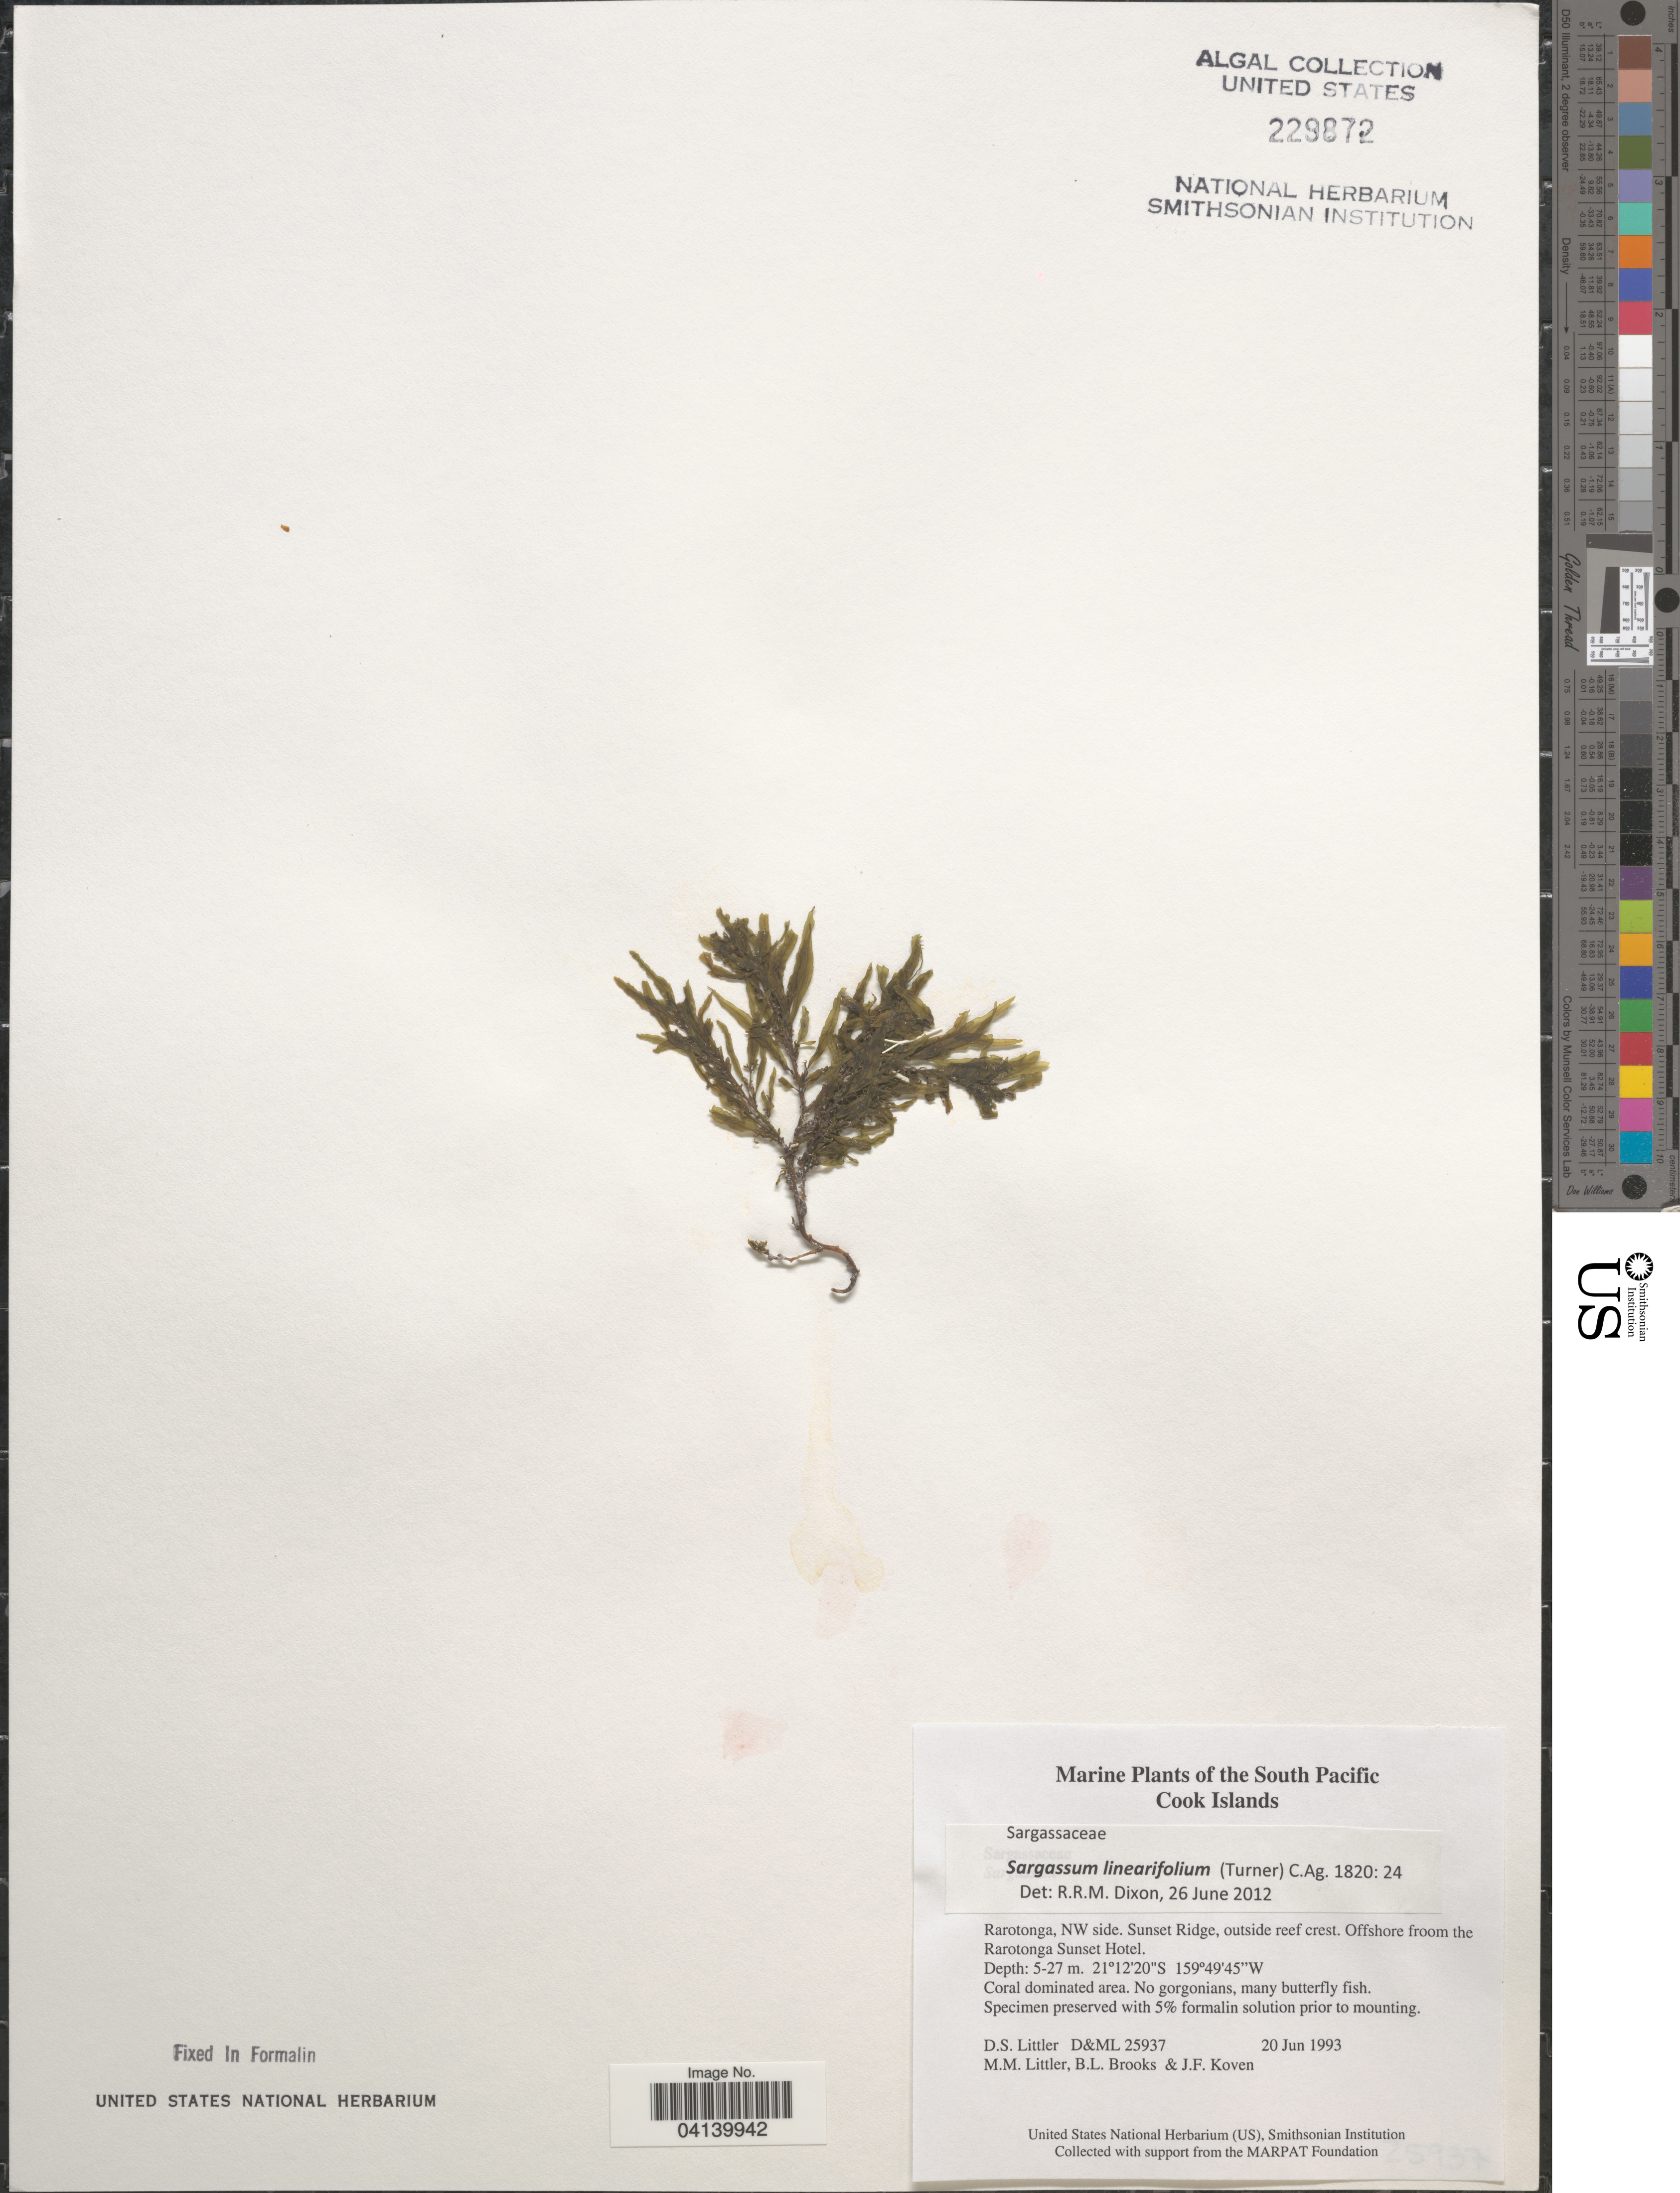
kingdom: Chromista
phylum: Ochrophyta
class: Phaeophyceae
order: Fucales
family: Sargassaceae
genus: Sargassum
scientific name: Sargassum linearifolium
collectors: D. S. Littler, B. Brooks & J. Koven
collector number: D&ML 25937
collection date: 1993-06-20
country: Cook Islands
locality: The South Pacific Cook Islands. Rarotonga, NW side. Sunset Ridge, outside reef crest. Offshore froom the Rarotonga Sunset Hotel.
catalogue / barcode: US 229872